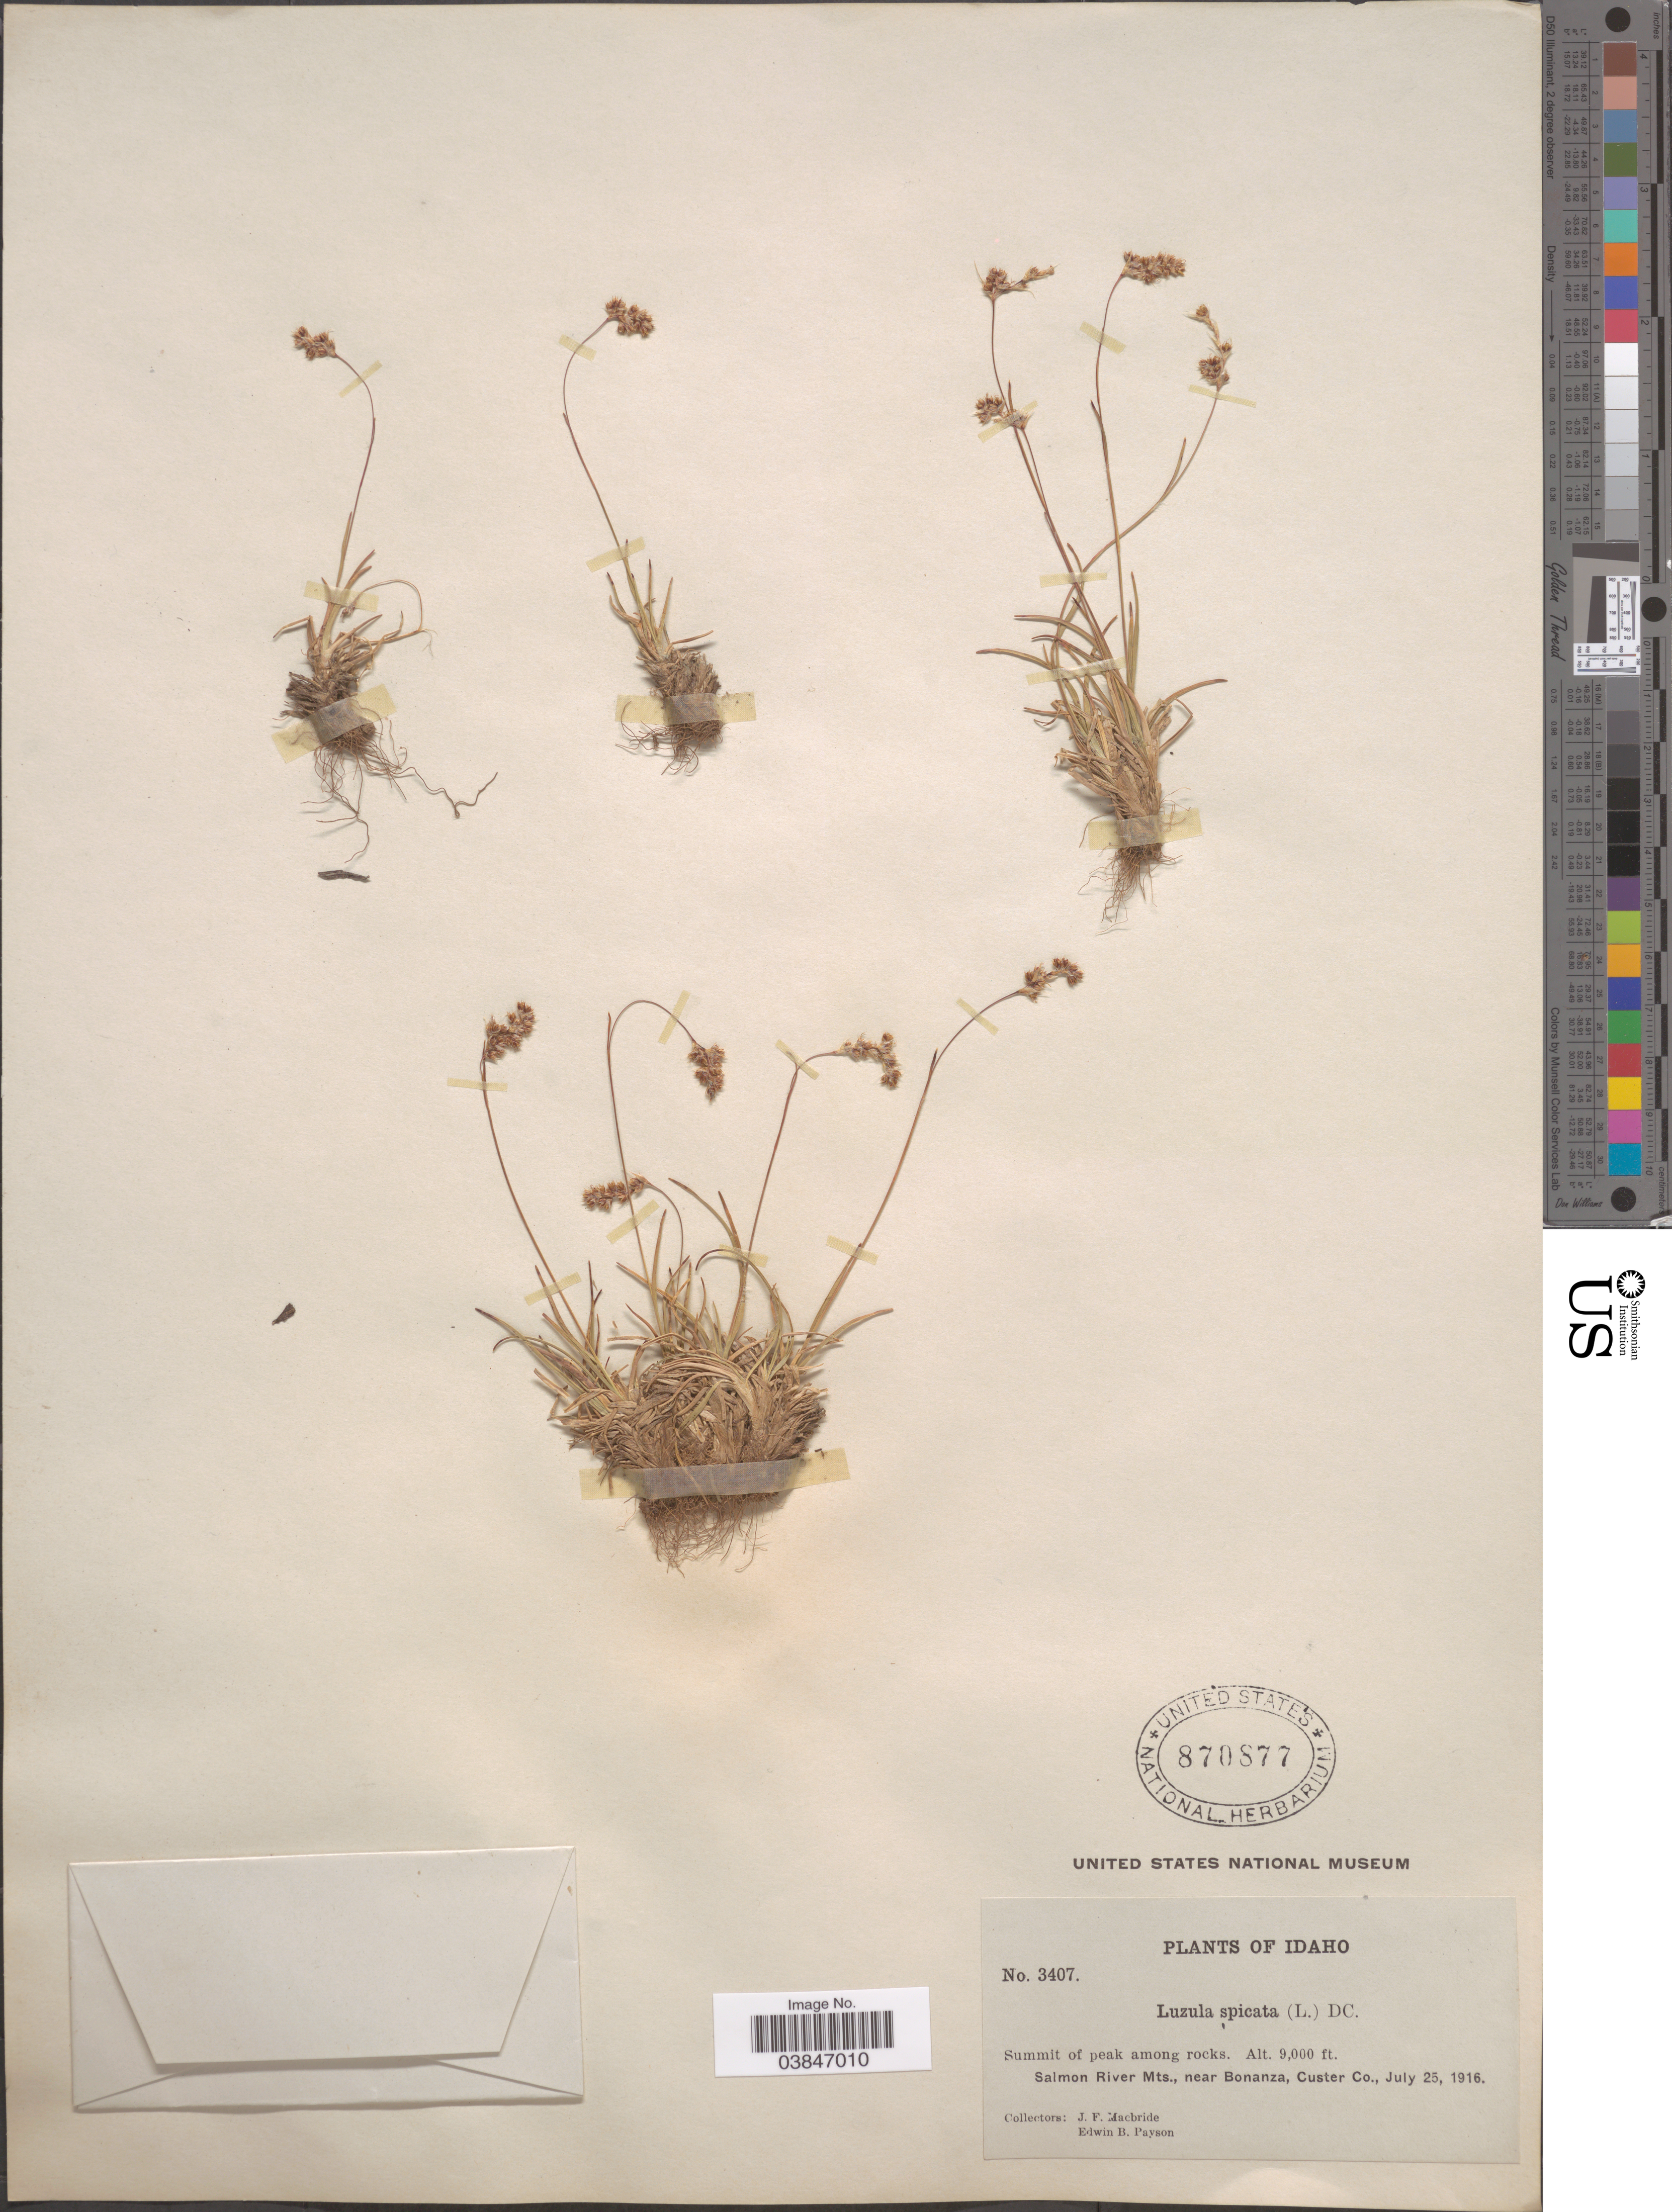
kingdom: Plantae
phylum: Tracheophyta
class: Liliopsida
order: Poales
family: Juncaceae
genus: Luzula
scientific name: Luzula spicata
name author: (L.) DC.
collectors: J. F. Macbride & E. B. Payson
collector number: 3407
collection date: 1916-07-25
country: United States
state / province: Idaho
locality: Salmon River Mts., near Bonanza, Custer Co.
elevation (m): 2743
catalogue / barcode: US 870877